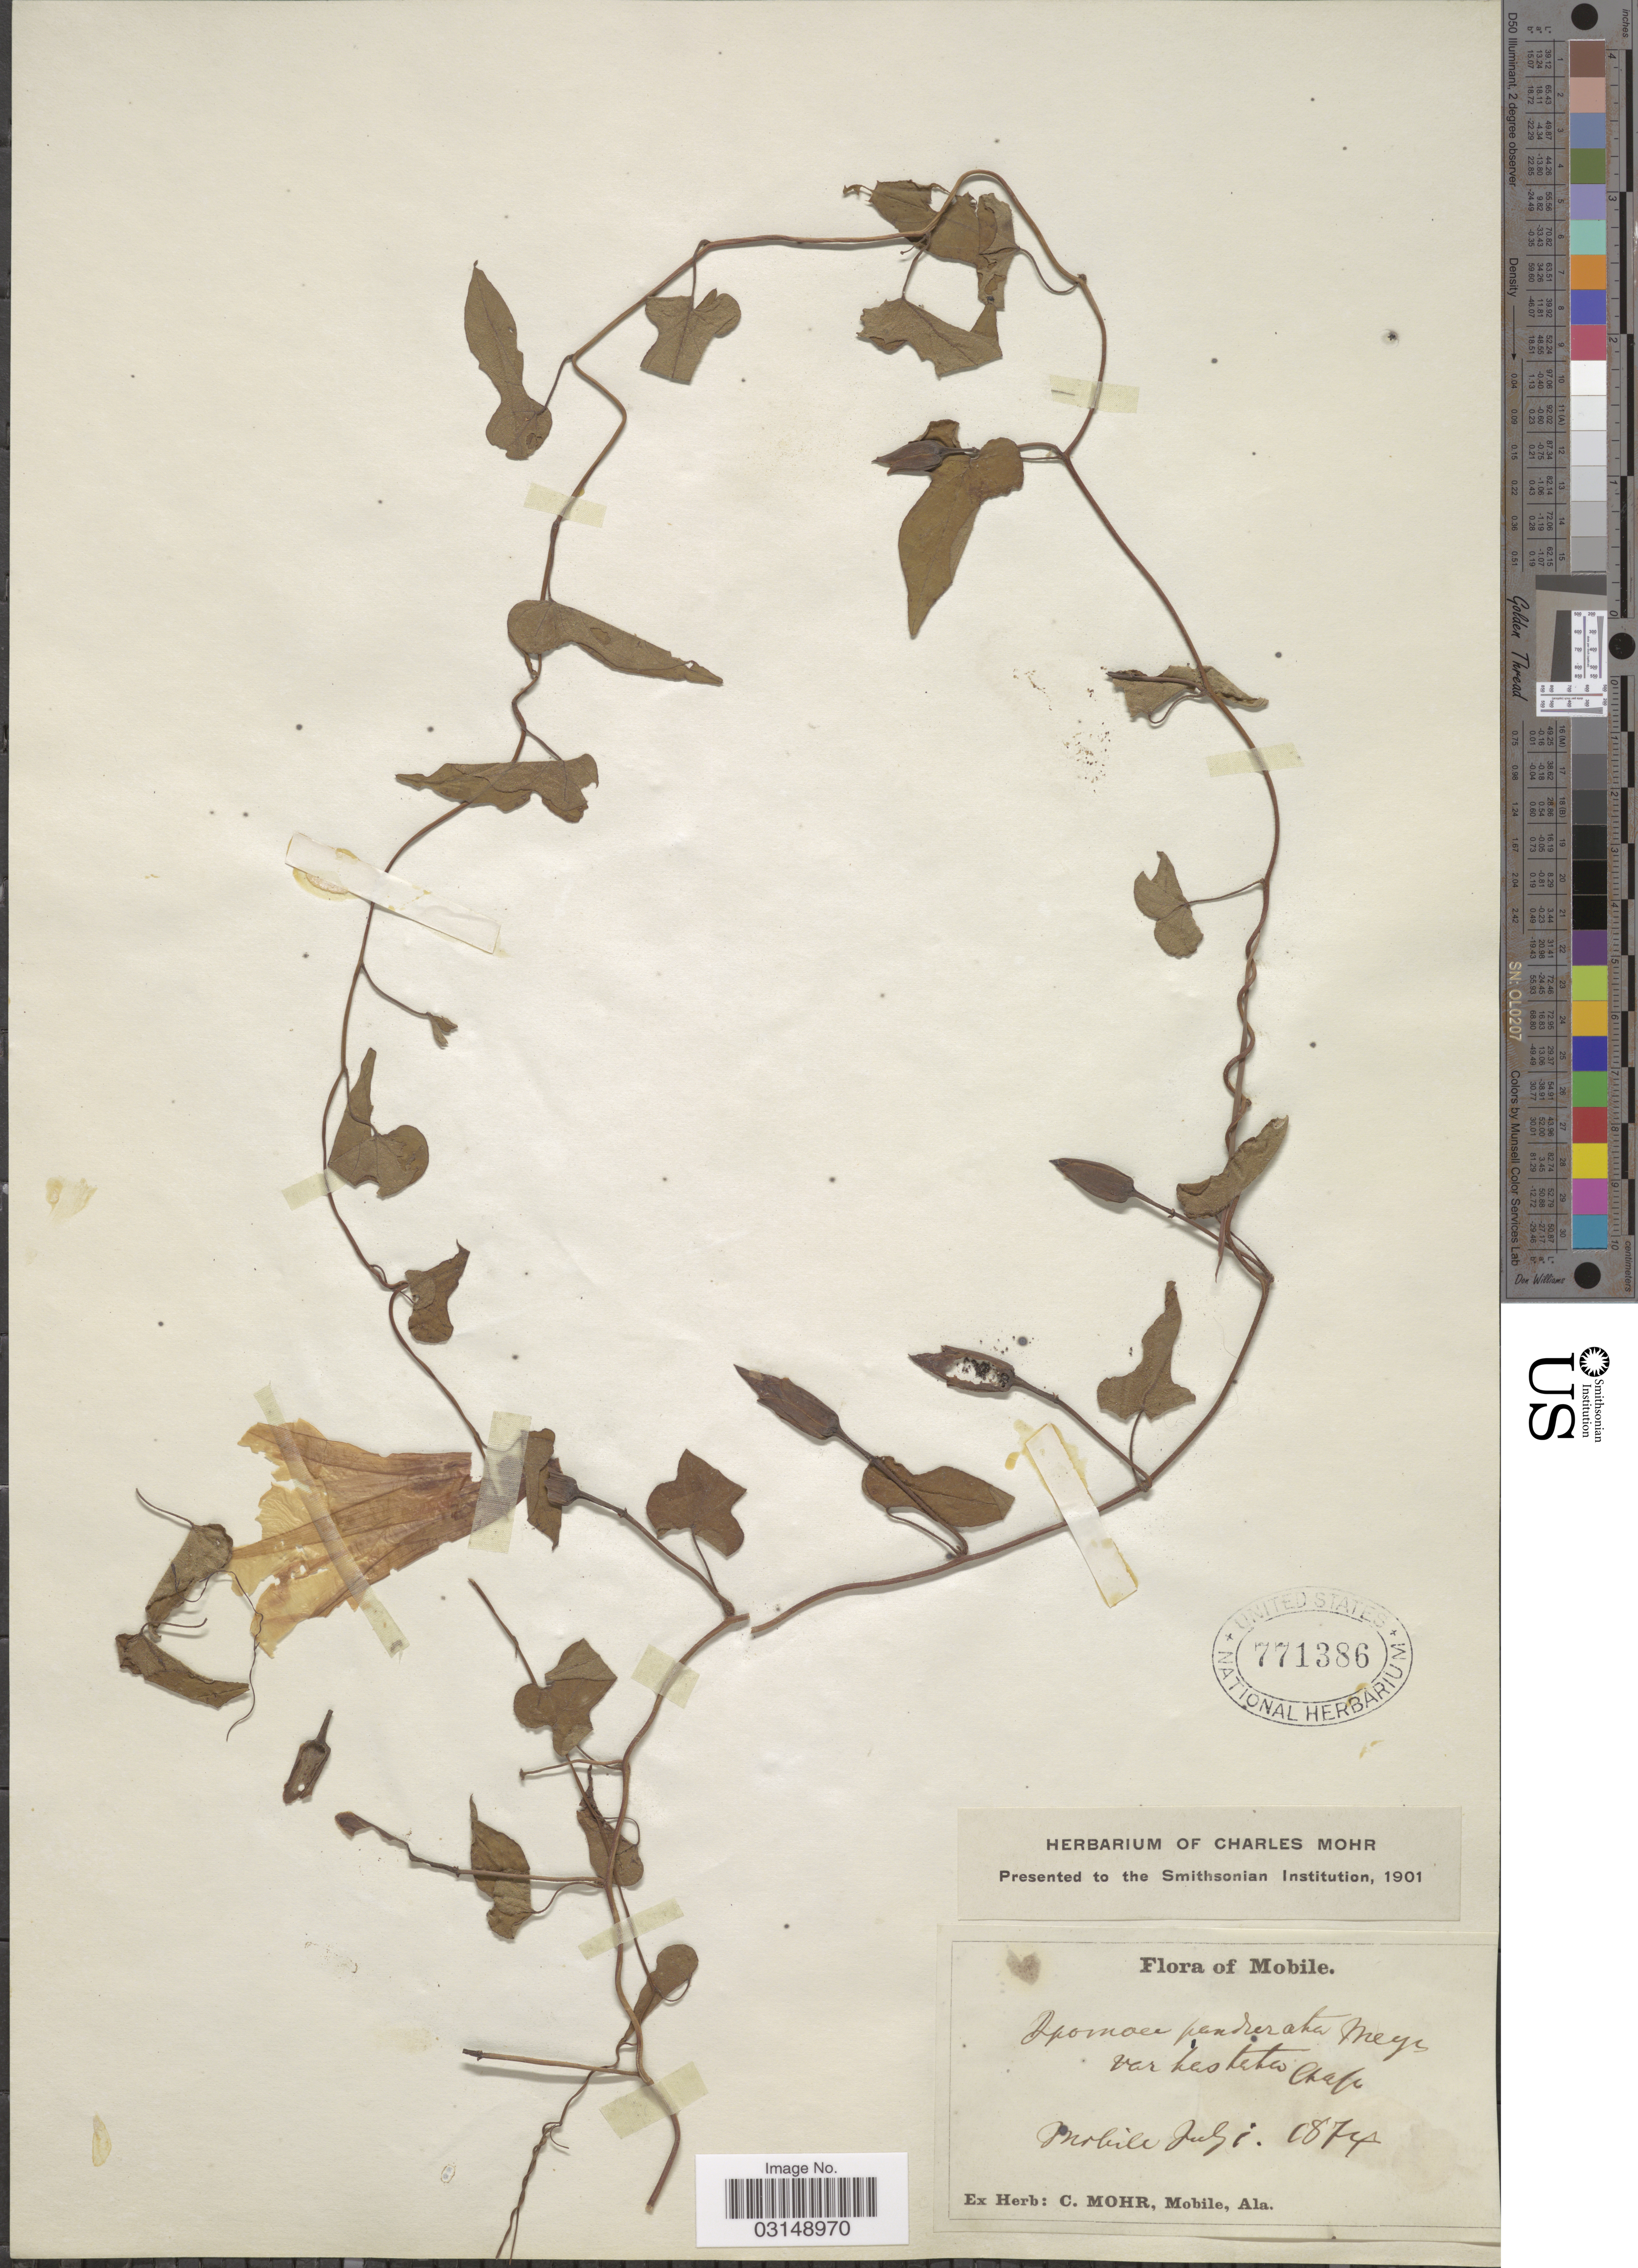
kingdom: Plantae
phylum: Tracheophyta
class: Magnoliopsida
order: Solanales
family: Convolvulaceae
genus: Ipomoea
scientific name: Ipomoea pandurata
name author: (L.) G. Mey.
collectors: Mohr, C. T. (herbarium)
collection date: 1874-07-01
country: United States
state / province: Alabama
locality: Mobile.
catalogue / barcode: US 771386